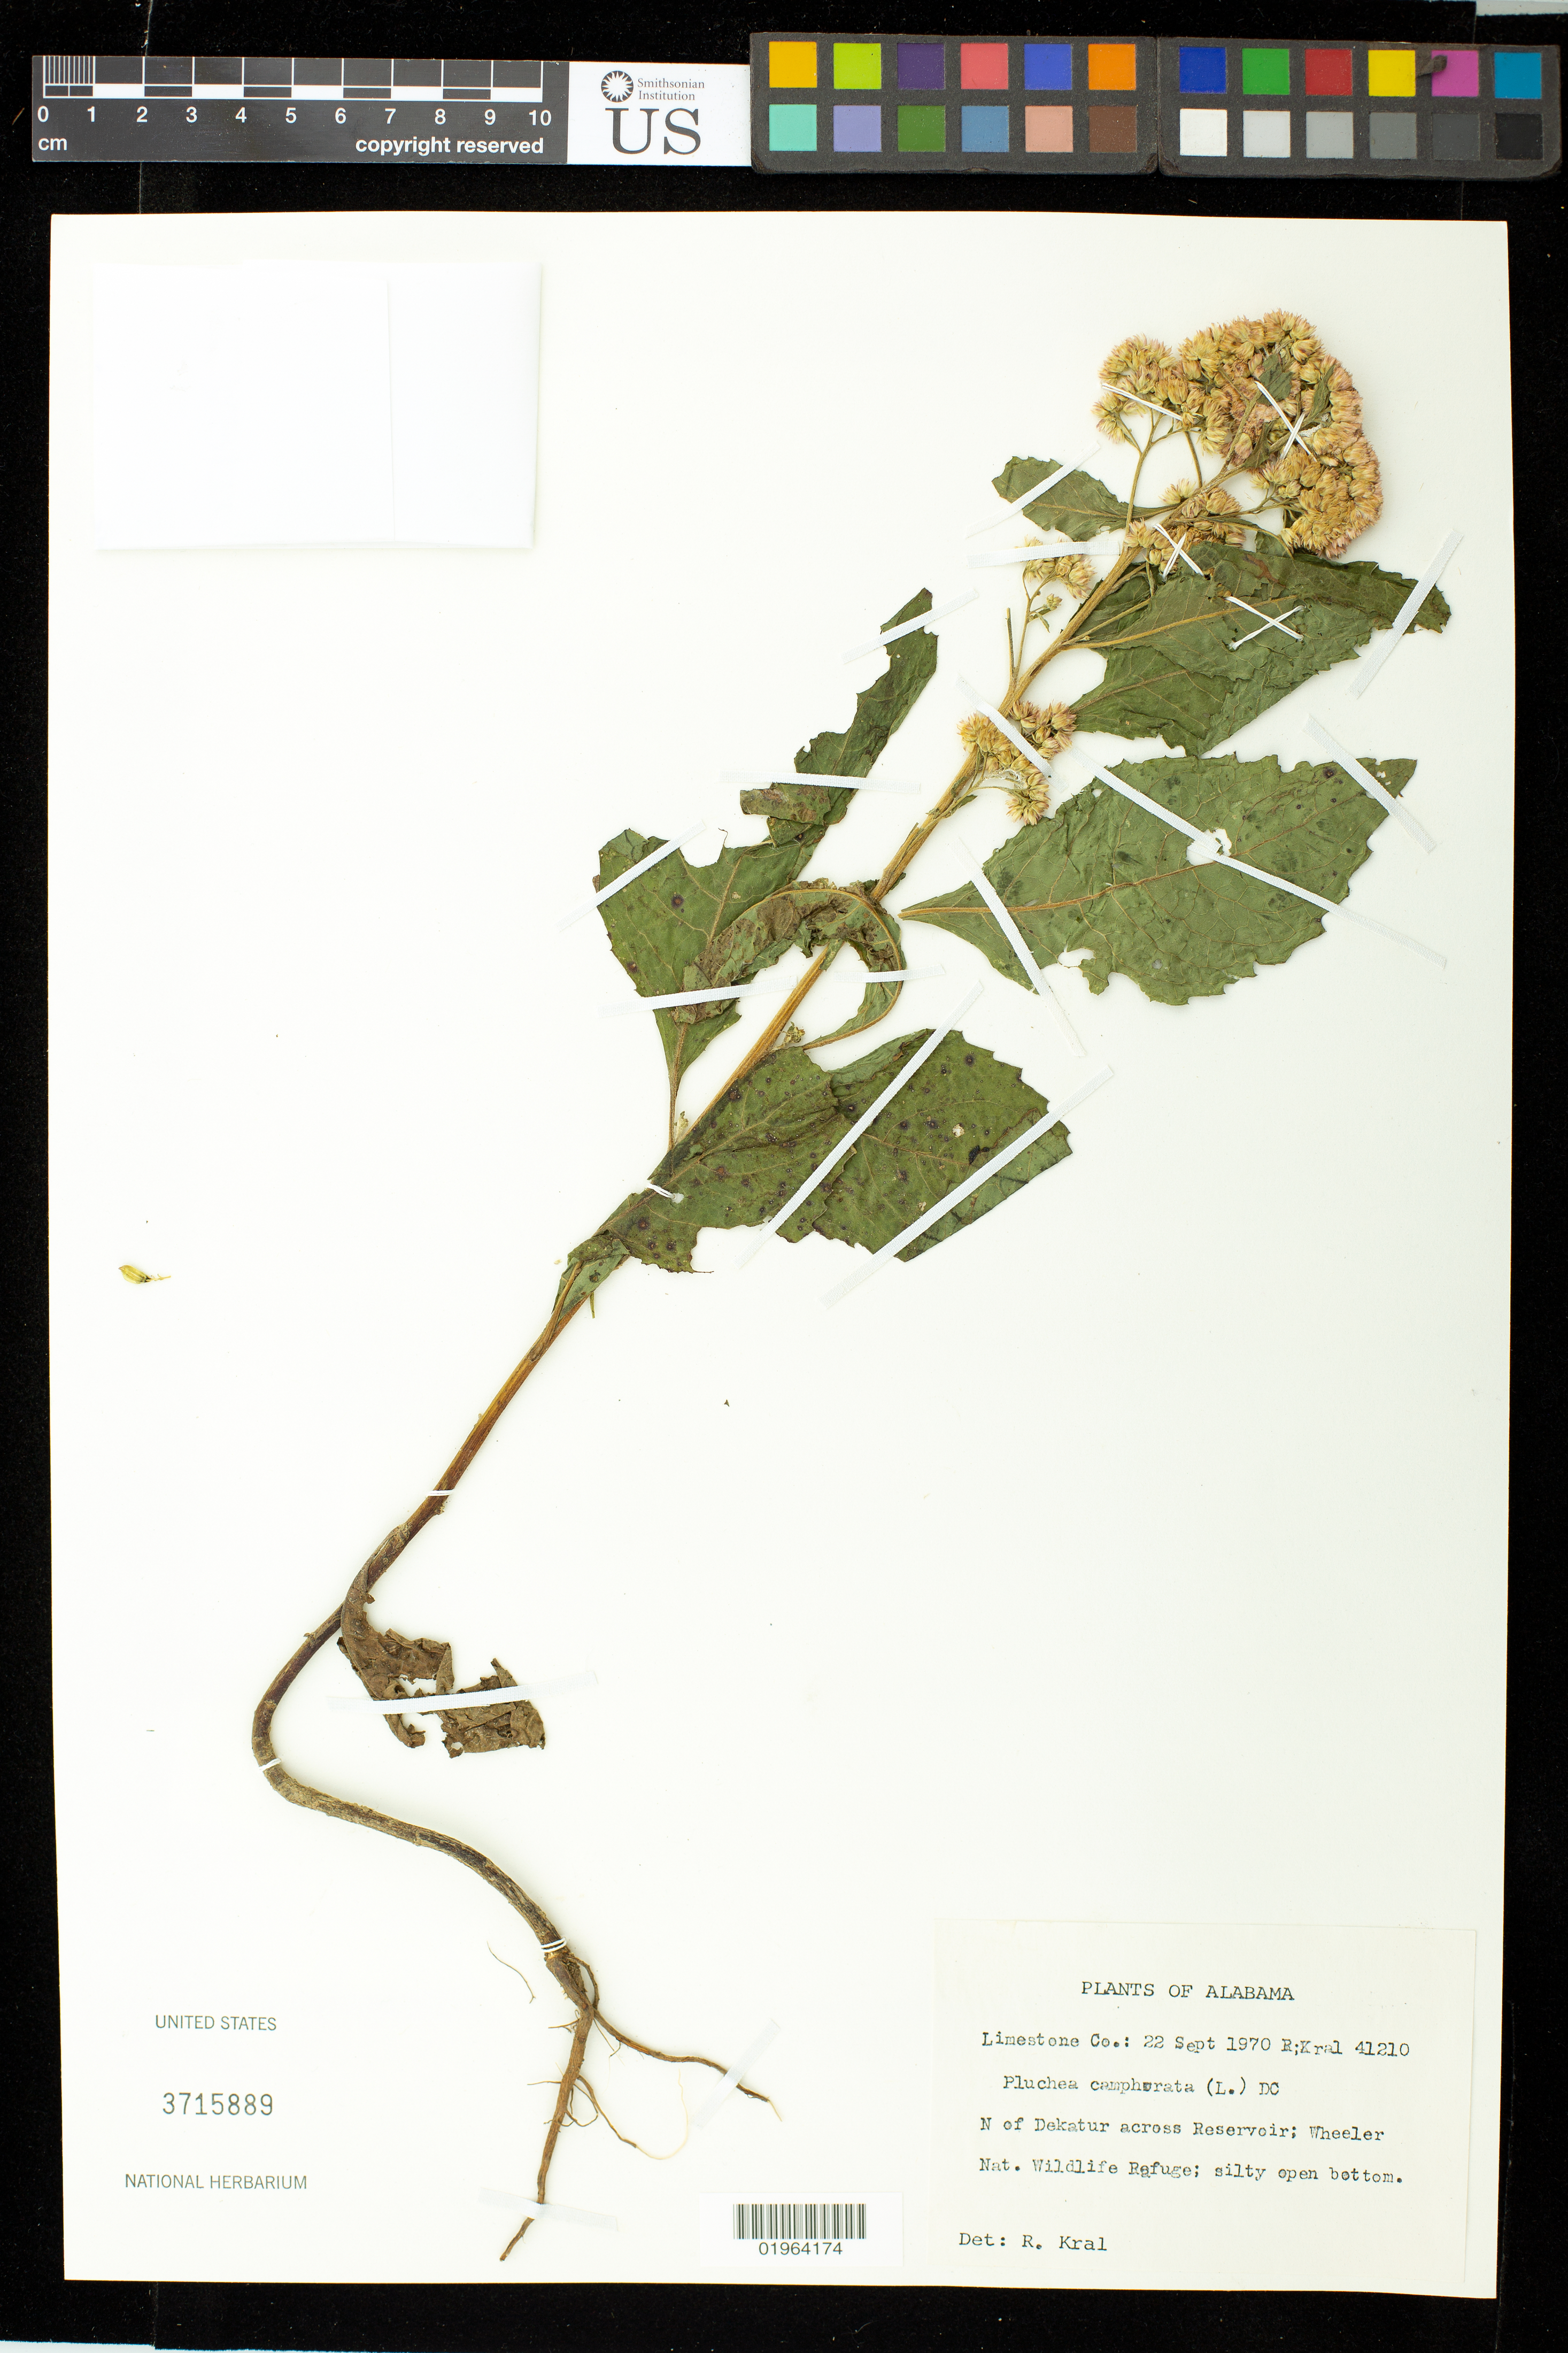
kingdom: Plantae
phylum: Tracheophyta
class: Magnoliopsida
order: Asterales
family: Asteraceae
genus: Pluchea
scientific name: Pluchea camphorata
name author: (L.) DC.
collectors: R. Kral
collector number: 41210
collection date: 1970-09-22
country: United States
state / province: Alabama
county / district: Limestone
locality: Wheeler Nat Wildlife Refuge. N of Dekatur across reservoir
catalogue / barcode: US 3715889